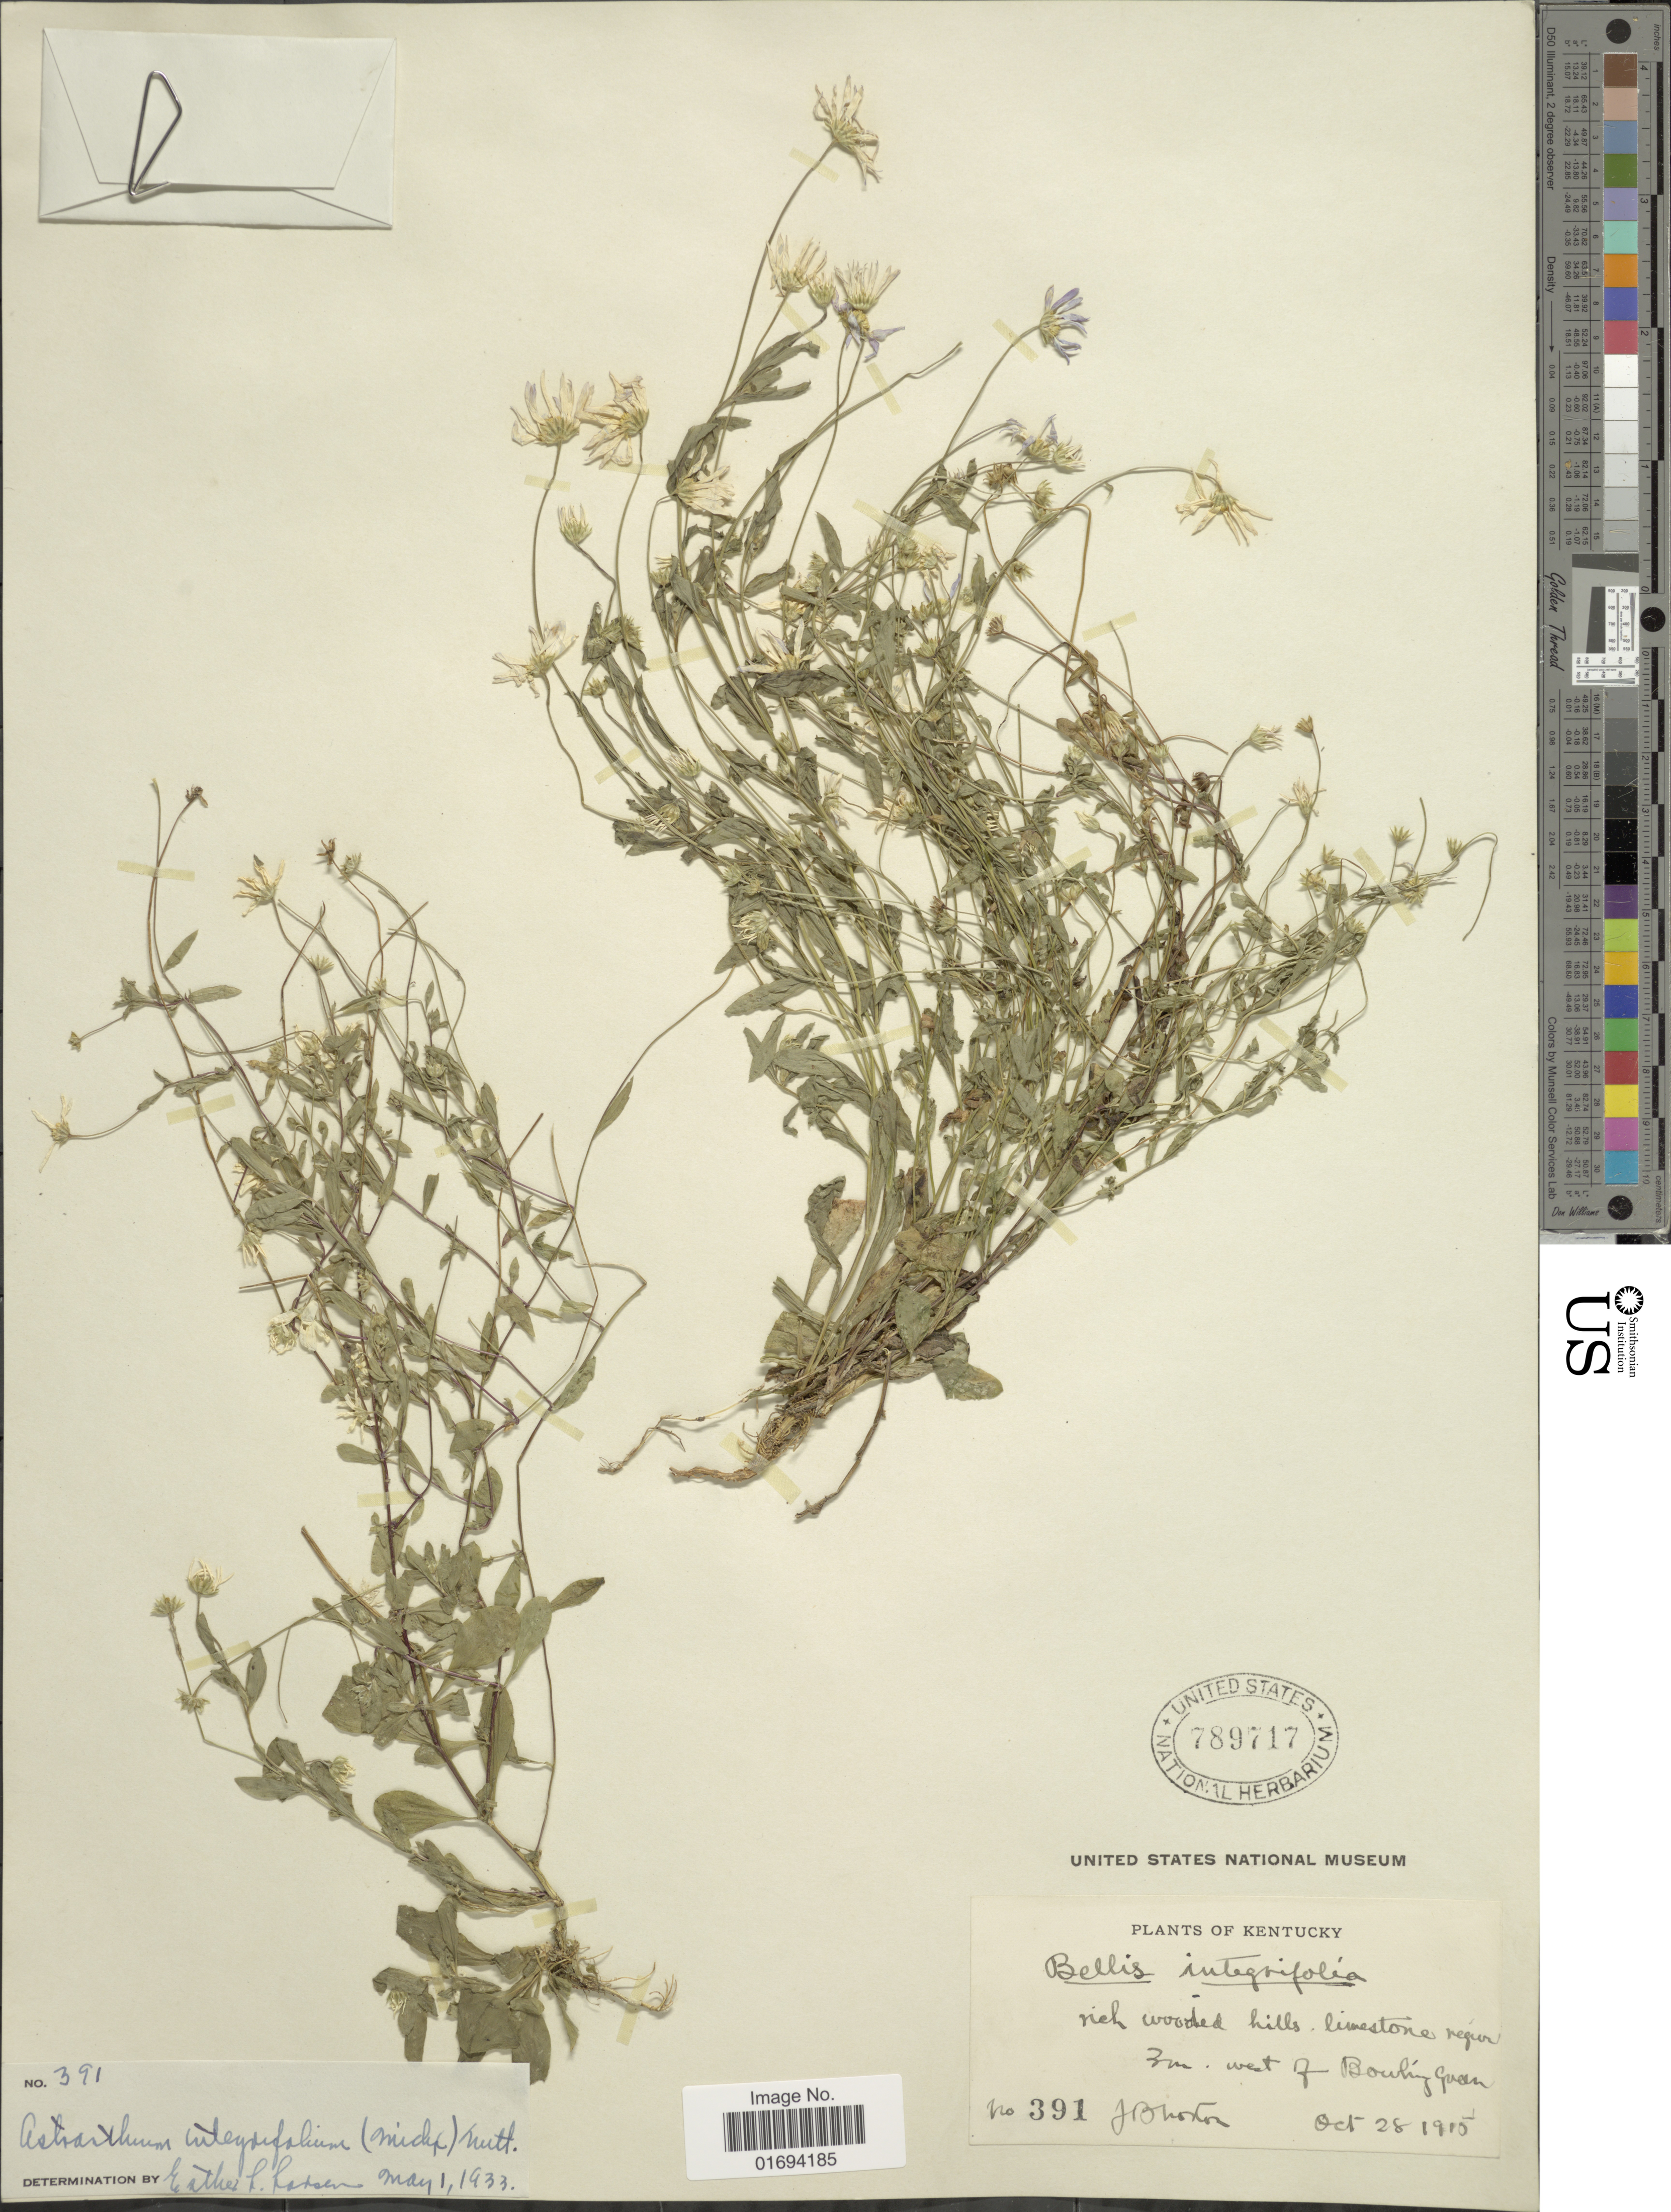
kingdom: Plantae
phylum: Tracheophyta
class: Magnoliopsida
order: Asterales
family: Asteraceae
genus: Astranthium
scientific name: Astranthium integrifolium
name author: (Michx.) Nutt.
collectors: J. Norton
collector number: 391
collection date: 1915-10-28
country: United States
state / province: Kentucky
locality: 3m. west of Bowling Green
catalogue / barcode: US 789717